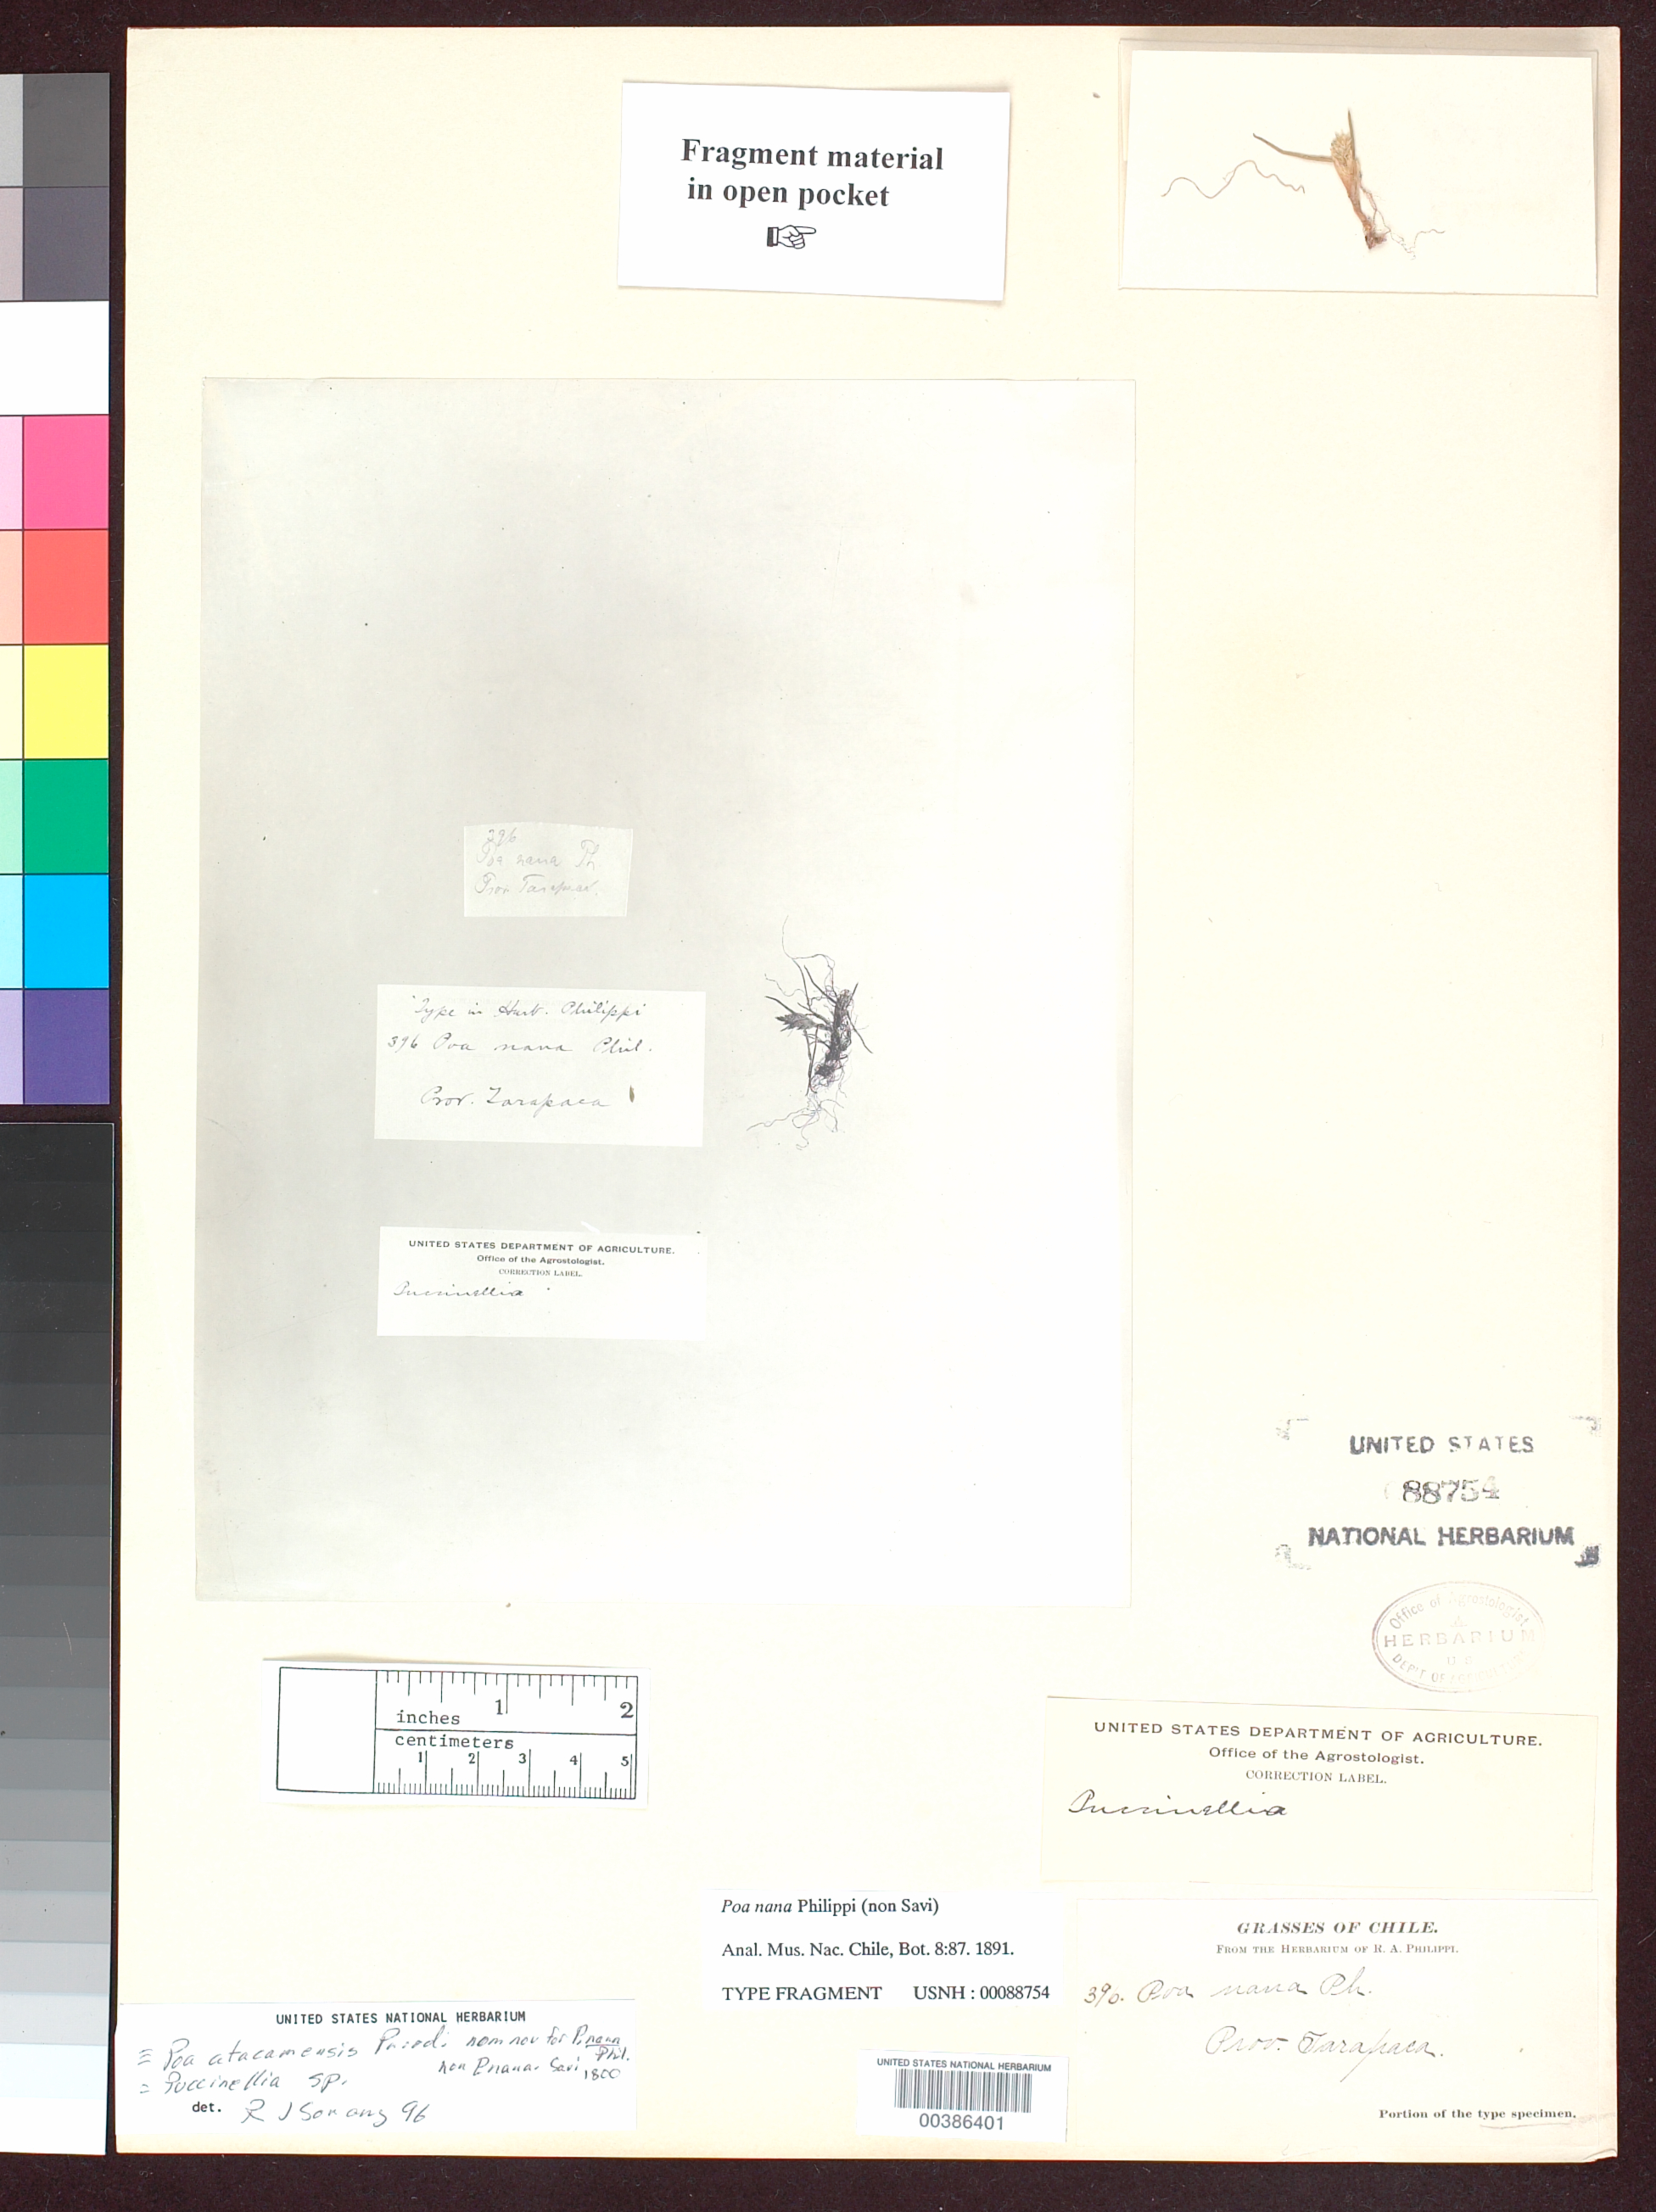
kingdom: Plantae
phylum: Tracheophyta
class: Liliopsida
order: Poales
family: Poaceae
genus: Poa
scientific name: Poa nana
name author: Phil.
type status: Type Fragment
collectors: R. A. Philippi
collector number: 396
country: Chile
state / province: Tarapacá (I)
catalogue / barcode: US 88754